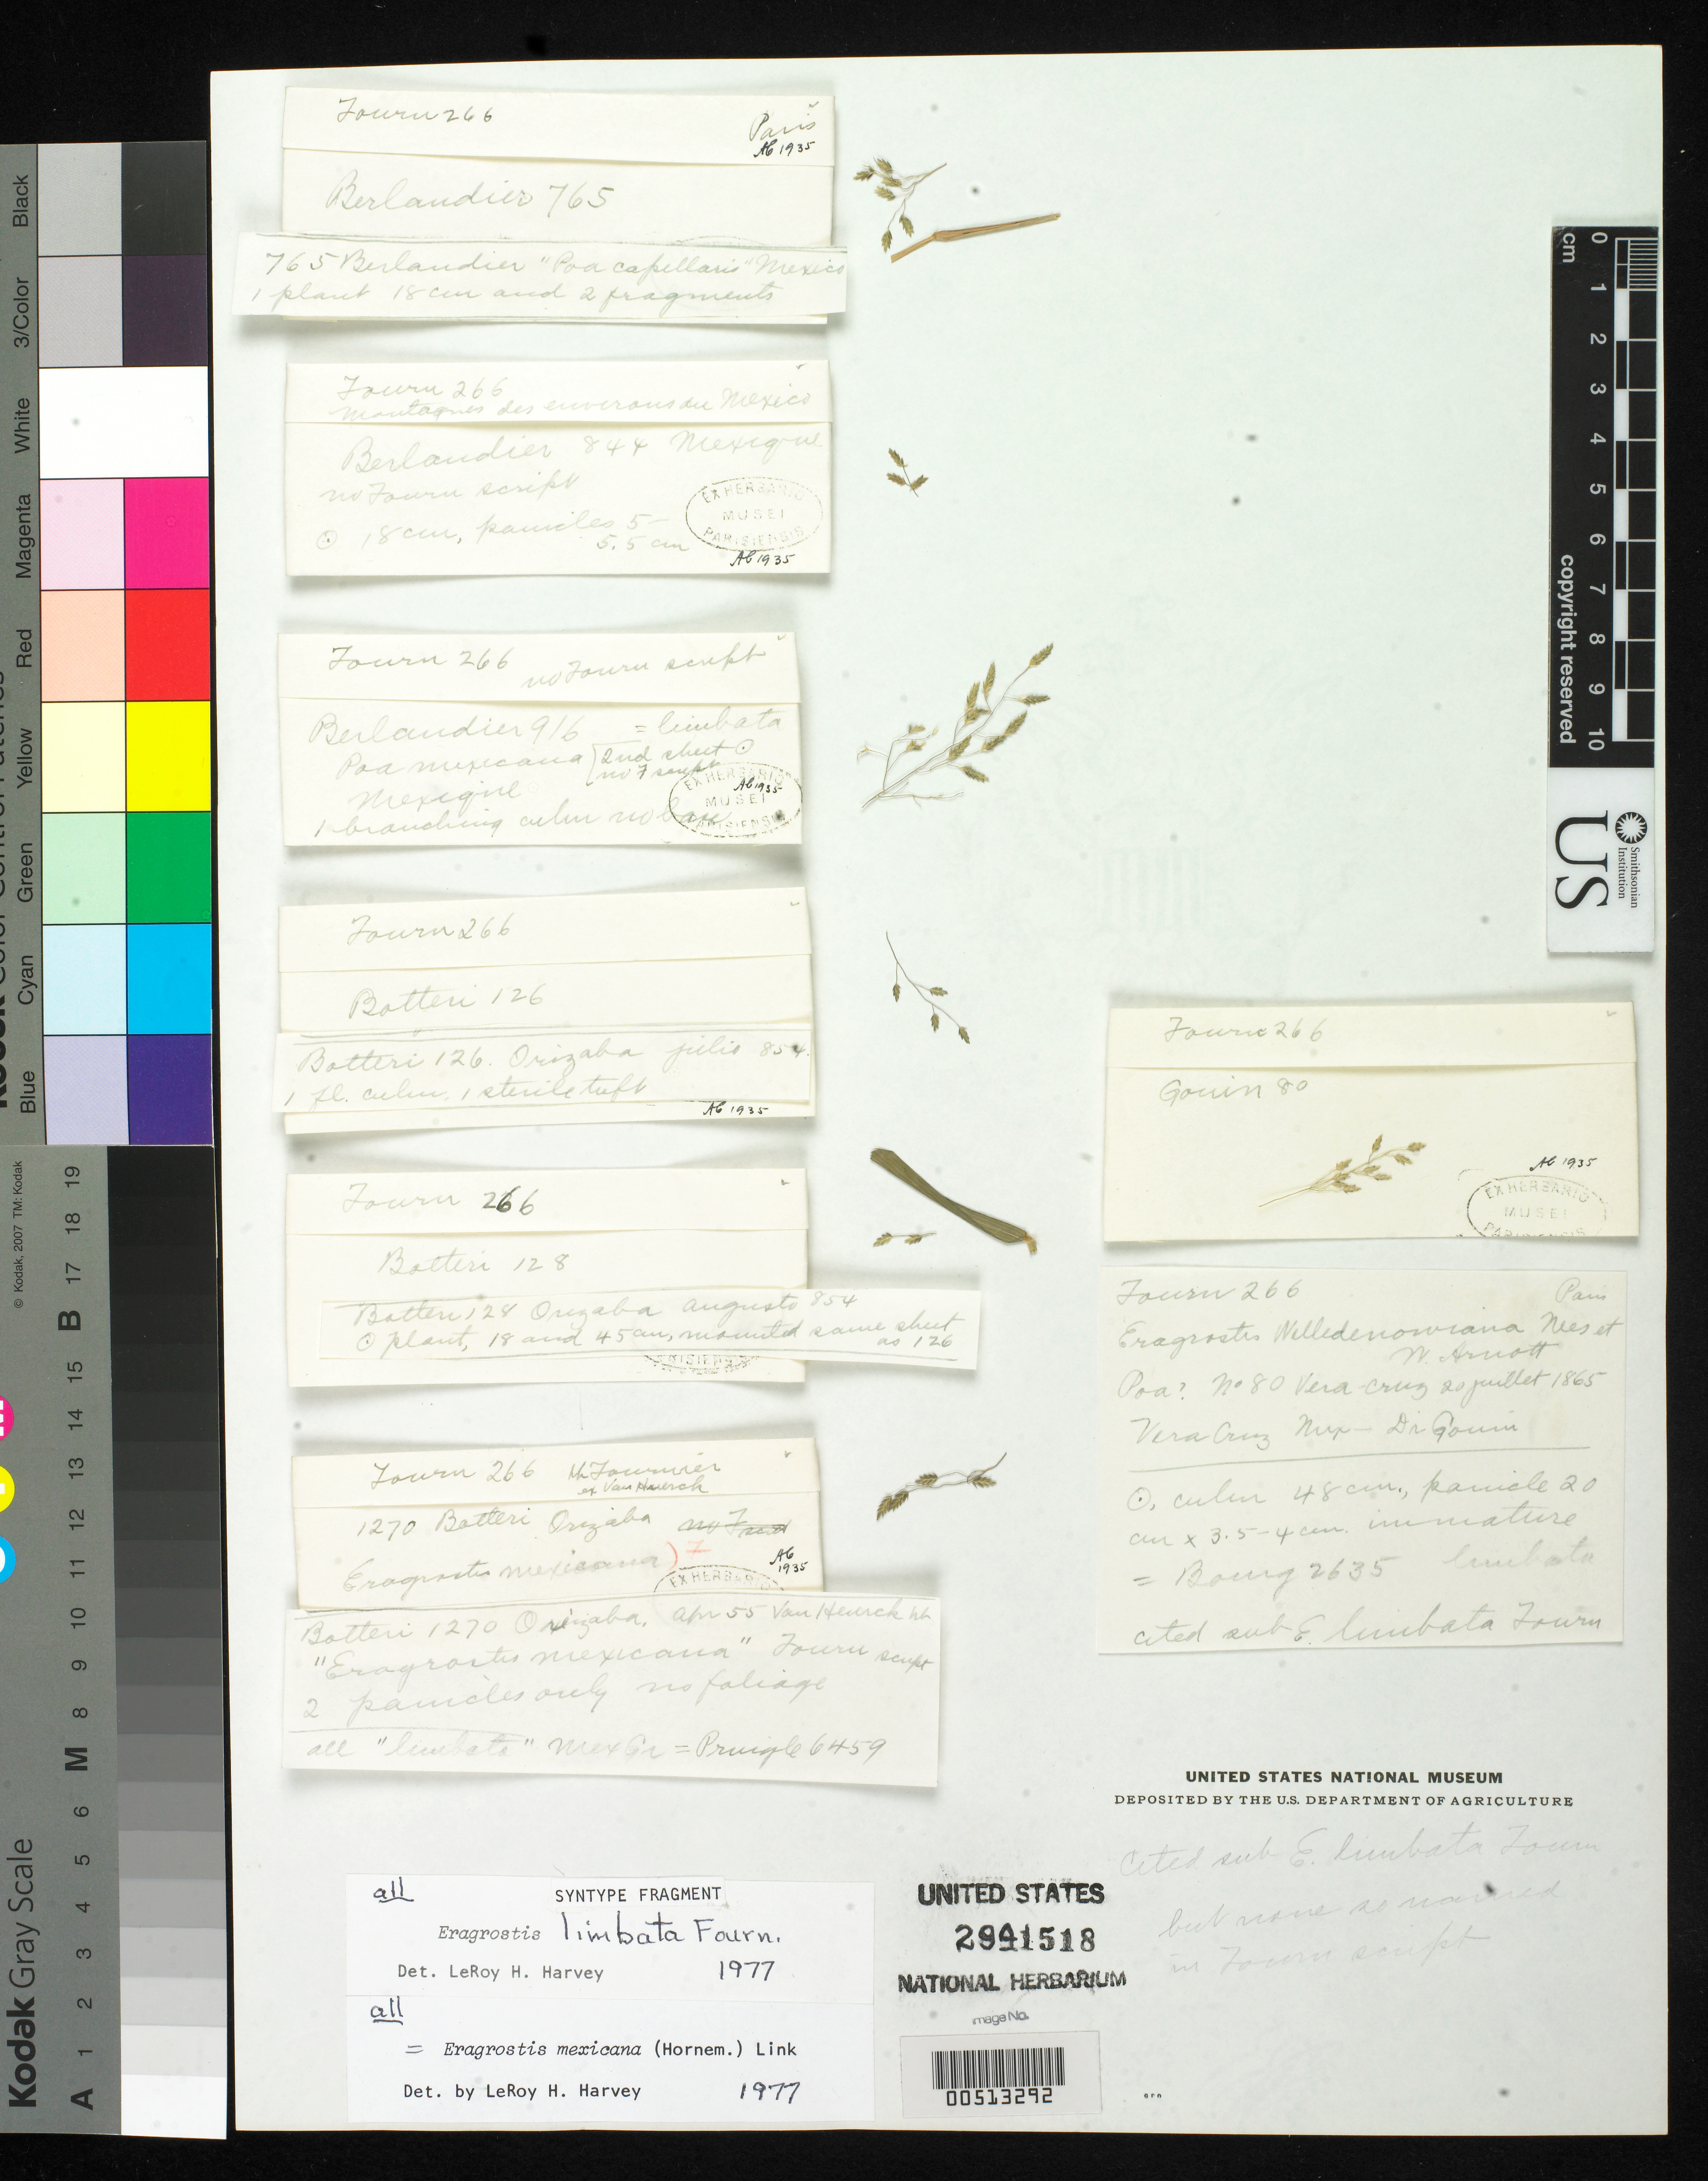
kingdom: Plantae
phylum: Tracheophyta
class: Liliopsida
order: Poales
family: Poaceae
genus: Eragrostis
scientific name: Eragrostis limbata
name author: E. Fourn.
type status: Type Fragment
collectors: E. Fournier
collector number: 266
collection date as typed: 20 Jul 1865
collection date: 1865-07-20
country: Mexico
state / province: Veracruz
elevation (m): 1070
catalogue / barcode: US 2941518